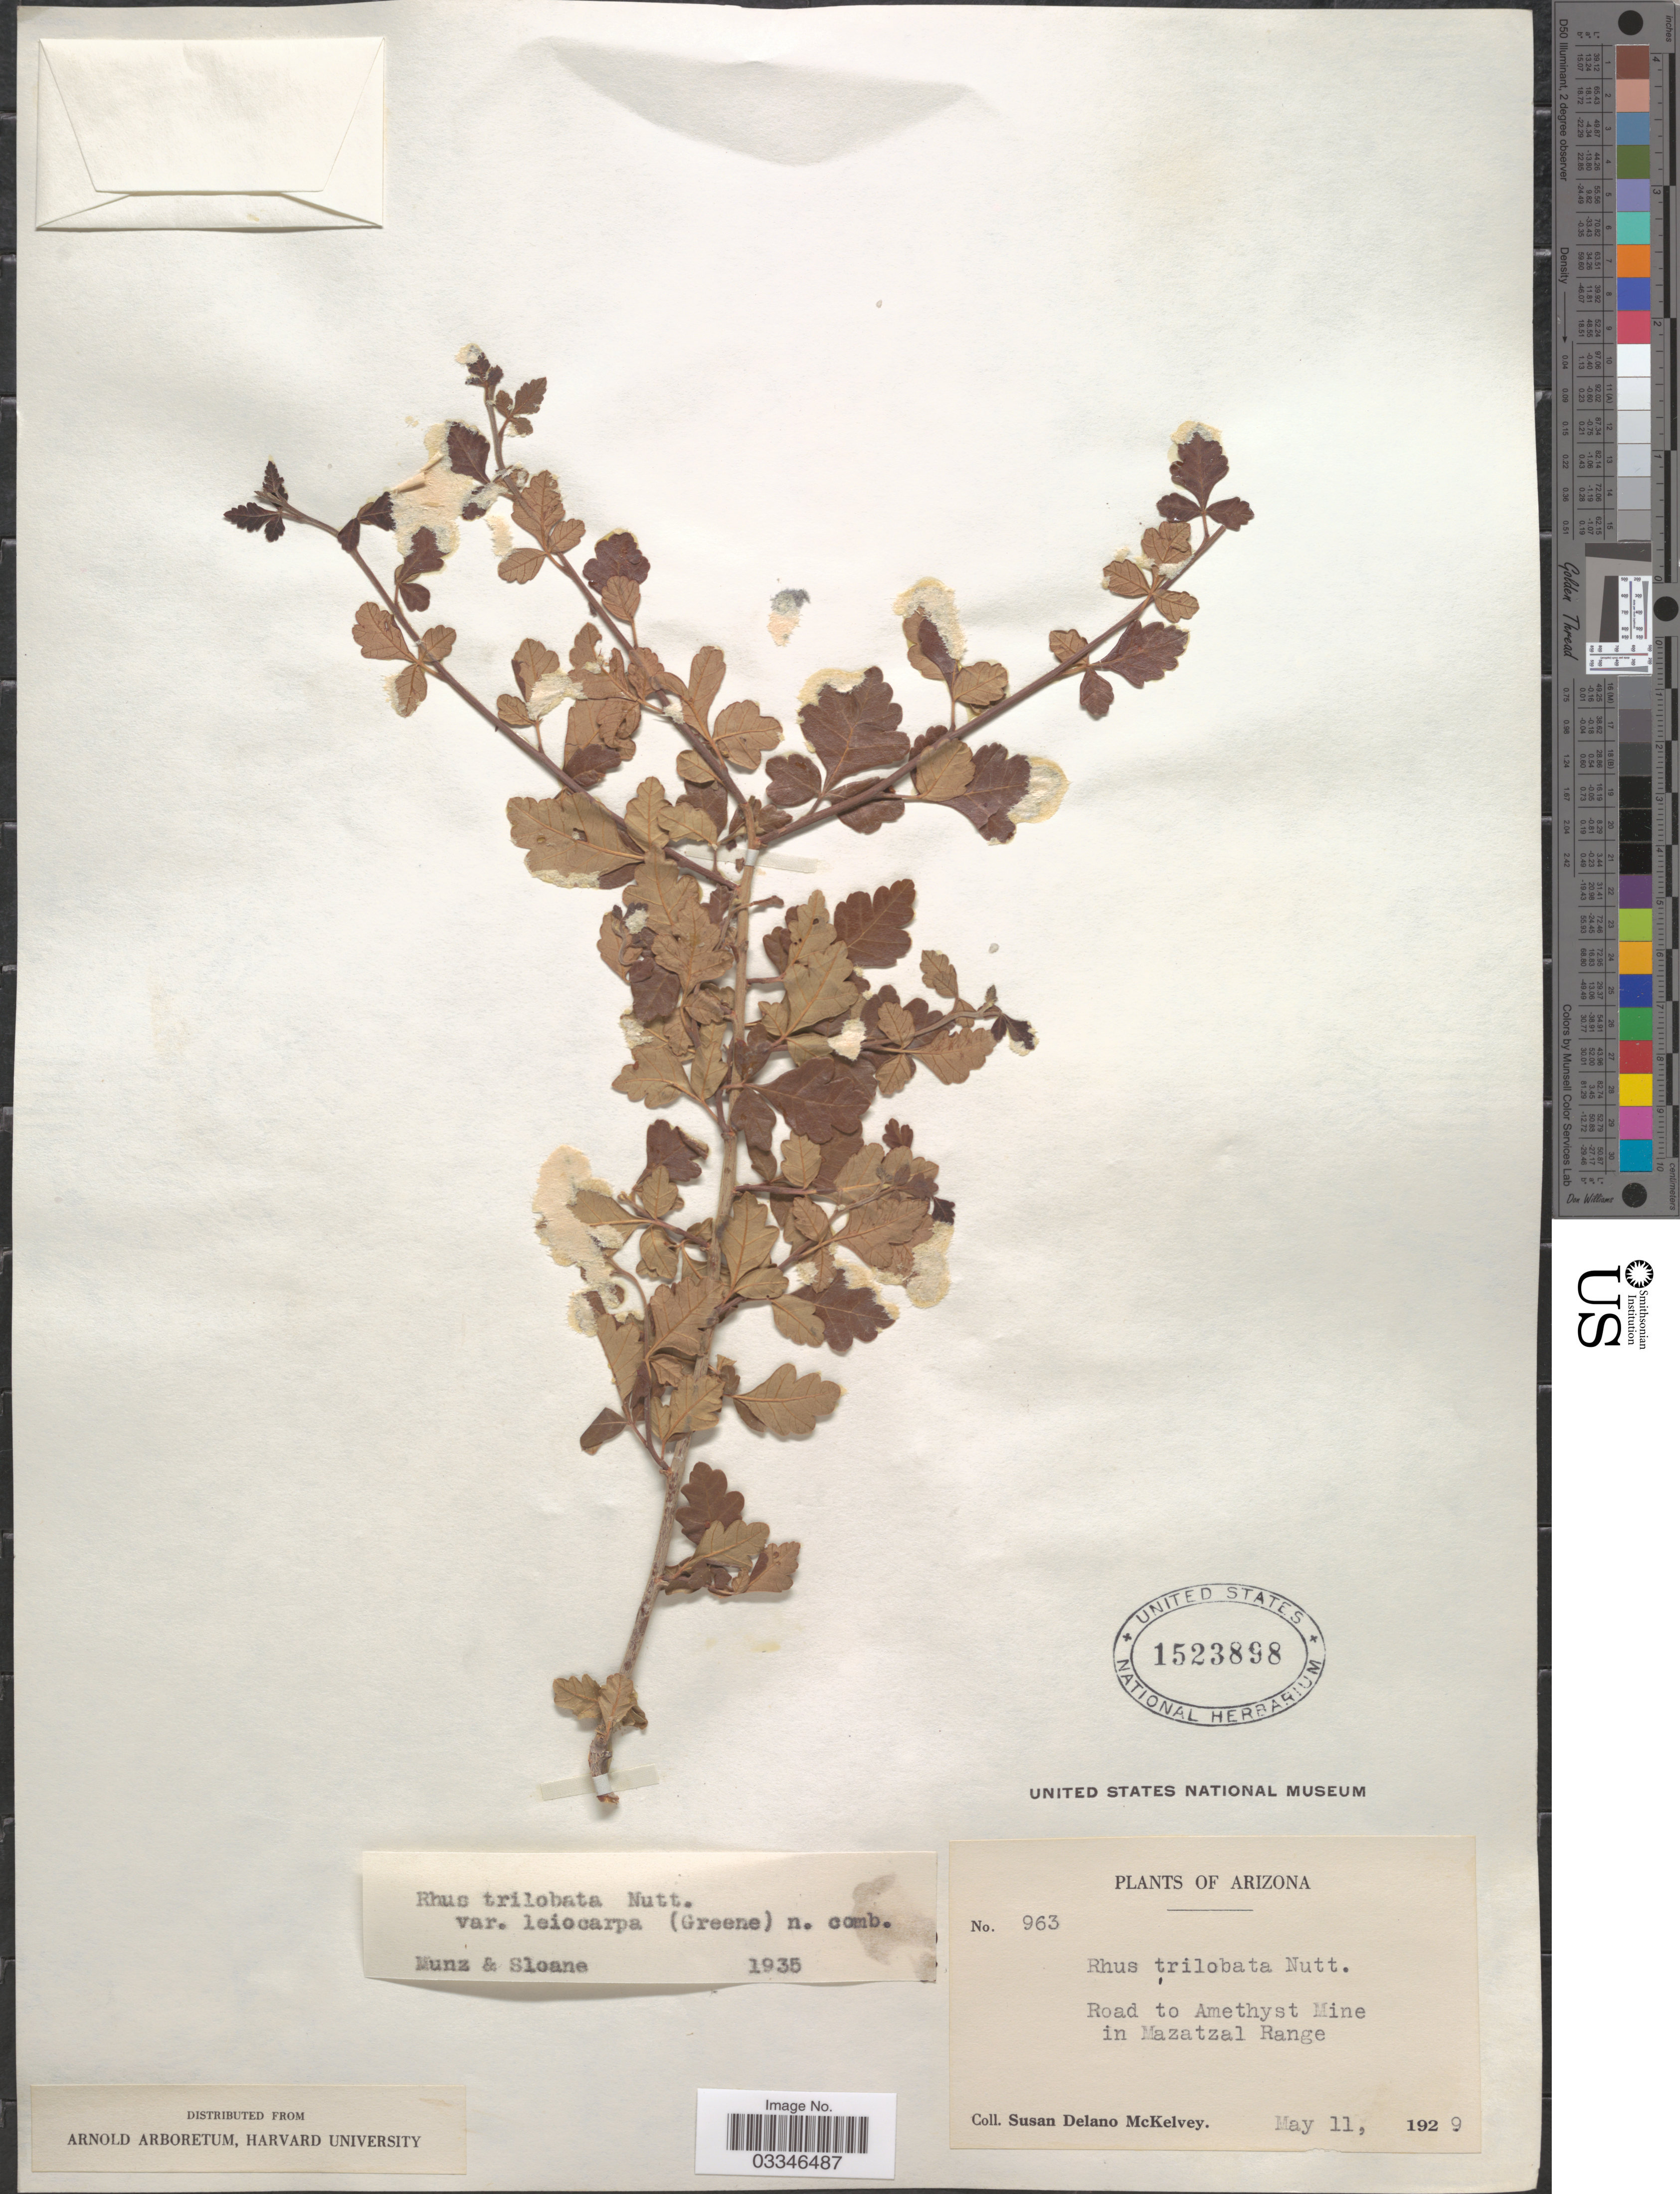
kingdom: Plantae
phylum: Tracheophyta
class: Magnoliopsida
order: Sapindales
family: Anacardiaceae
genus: Rhus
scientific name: Rhus trilobata var. leiocarpa (Greene) Munz & Sloane ined.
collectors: S. A. McKelvey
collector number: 963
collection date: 1929-05-11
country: United States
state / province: Arizona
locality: Road to Amethyst Mine in Mazatzal Range.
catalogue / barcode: US 1523898